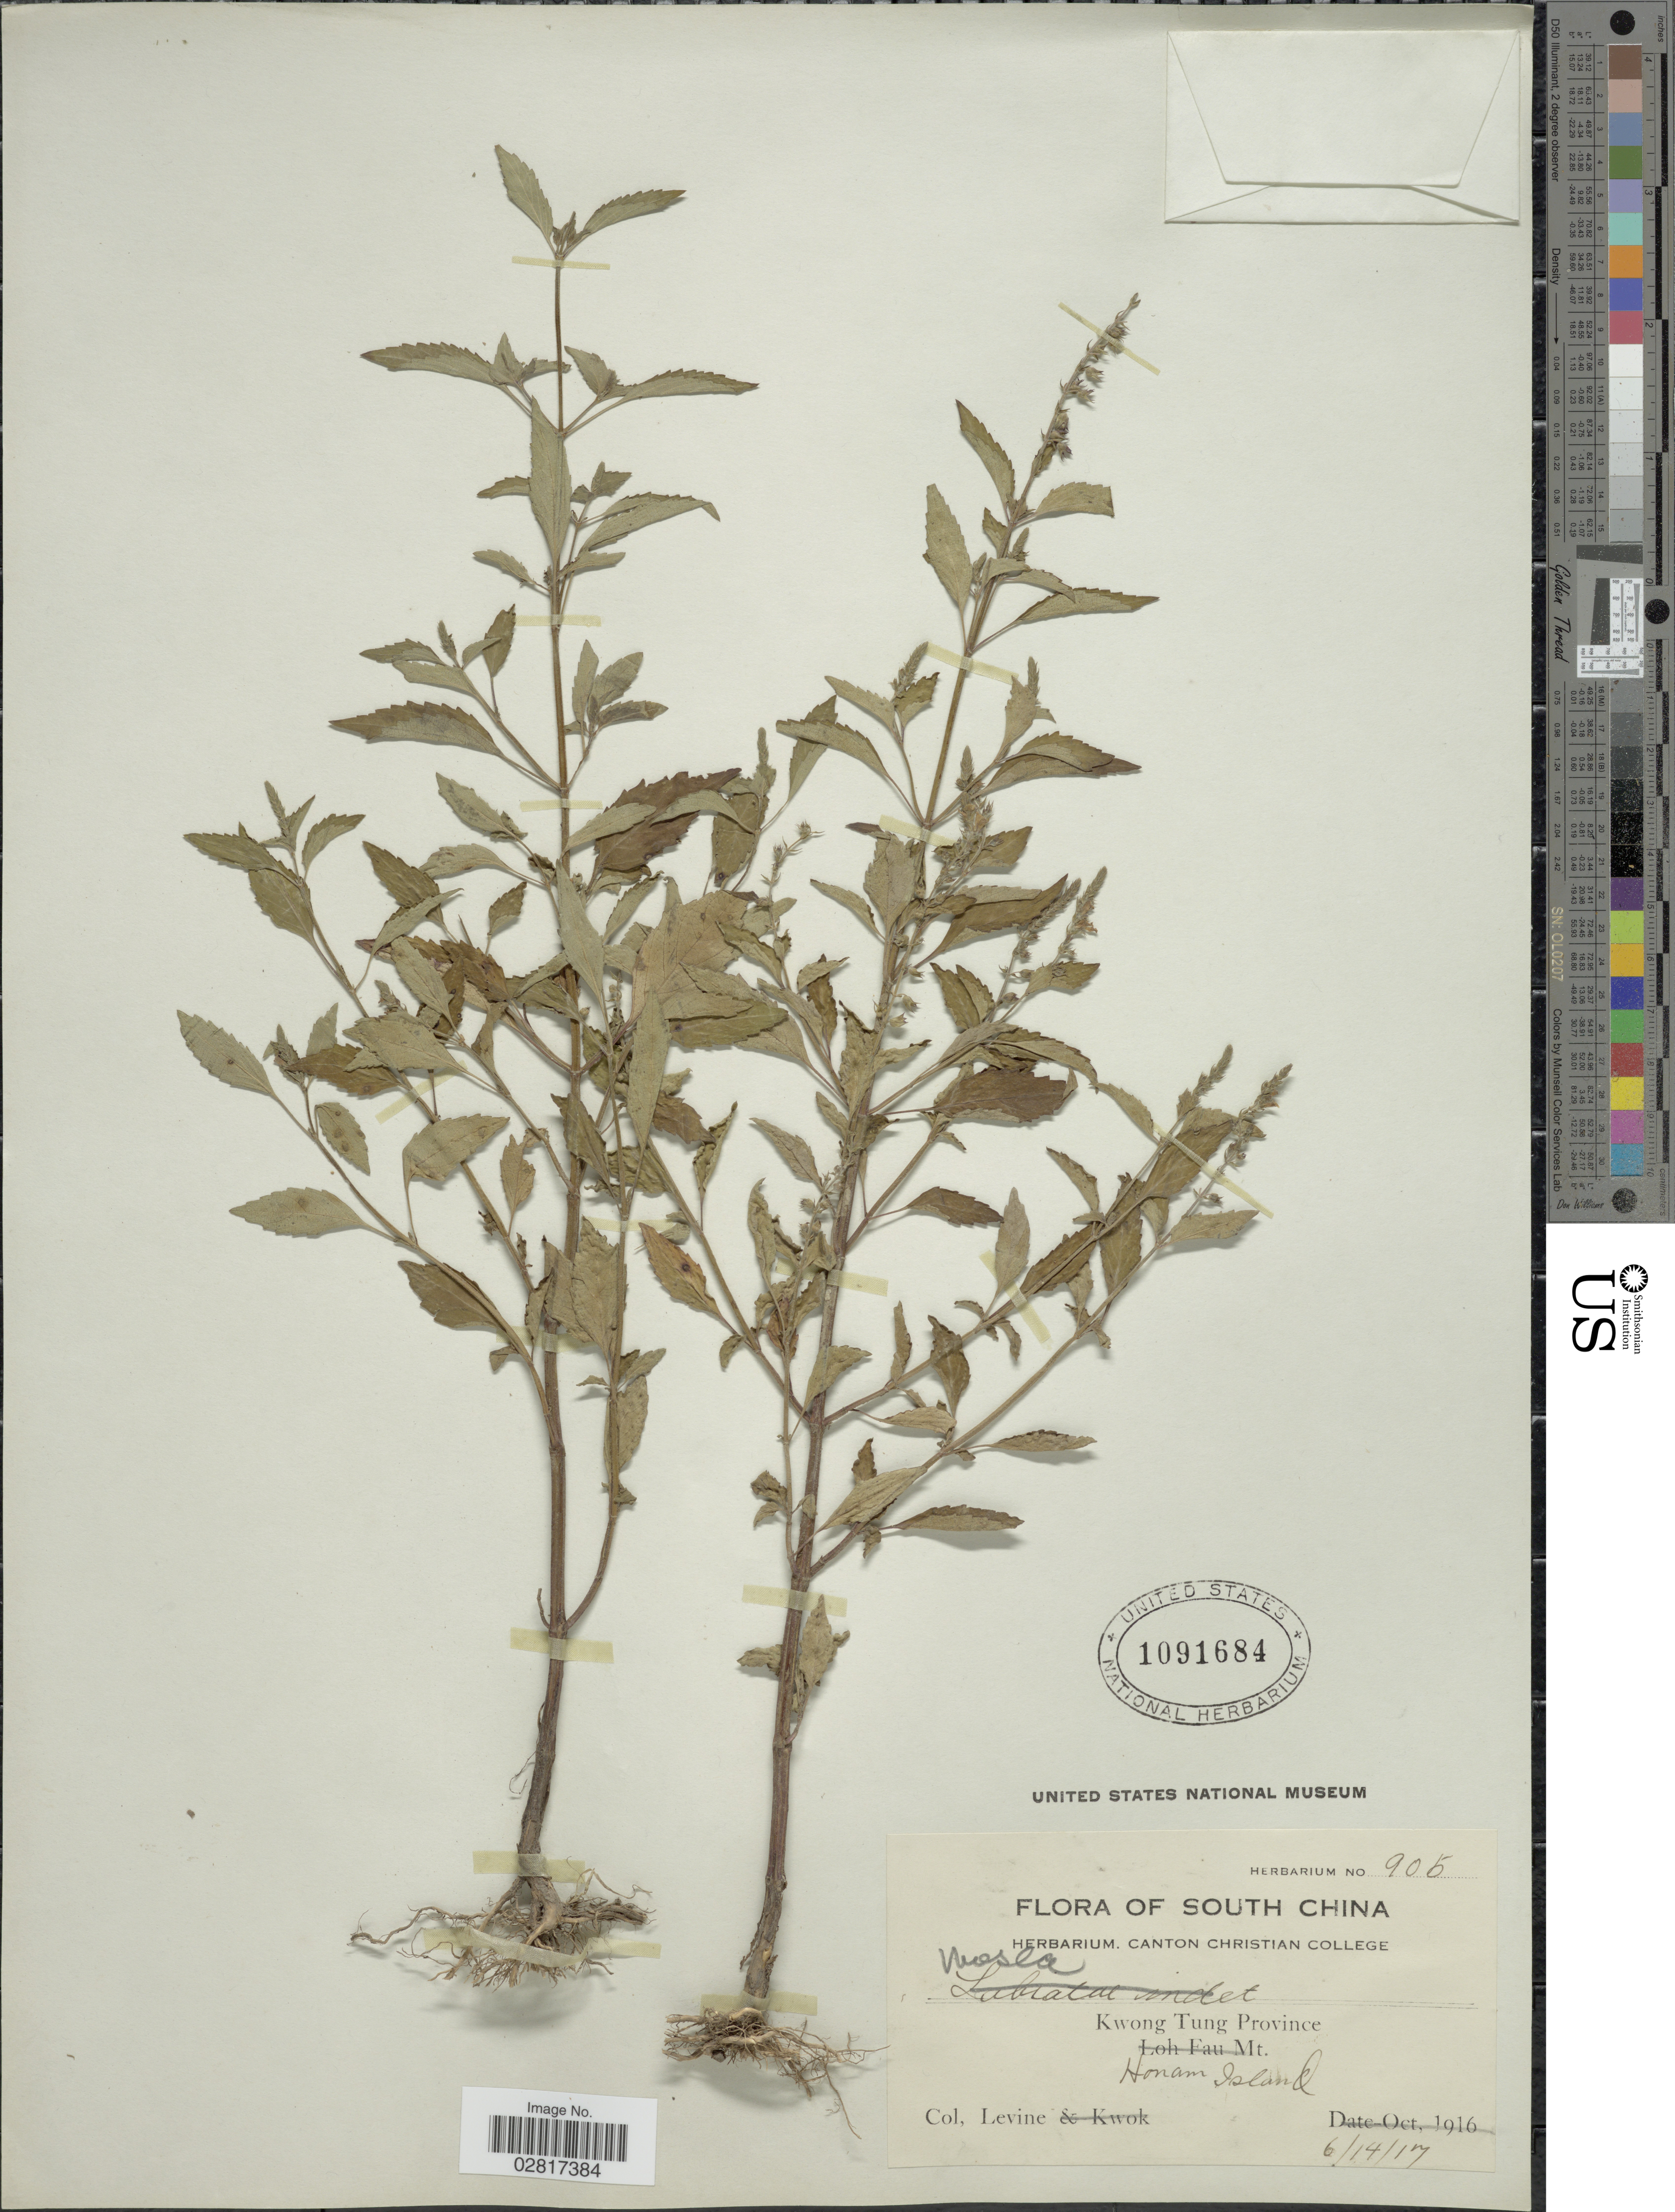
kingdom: Plantae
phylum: Tracheophyta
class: Magnoliopsida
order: Lamiales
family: Lamiaceae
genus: Mosla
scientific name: Mosla scabra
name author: (Thunb.) C.Y. Wu & H.W. Li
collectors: -. Levine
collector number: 905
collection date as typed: Transcribed d/m/y: 14/7/17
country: China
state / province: Guangdong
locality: South China. Kwong Tung Province. Honam Island.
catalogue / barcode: US 1091684